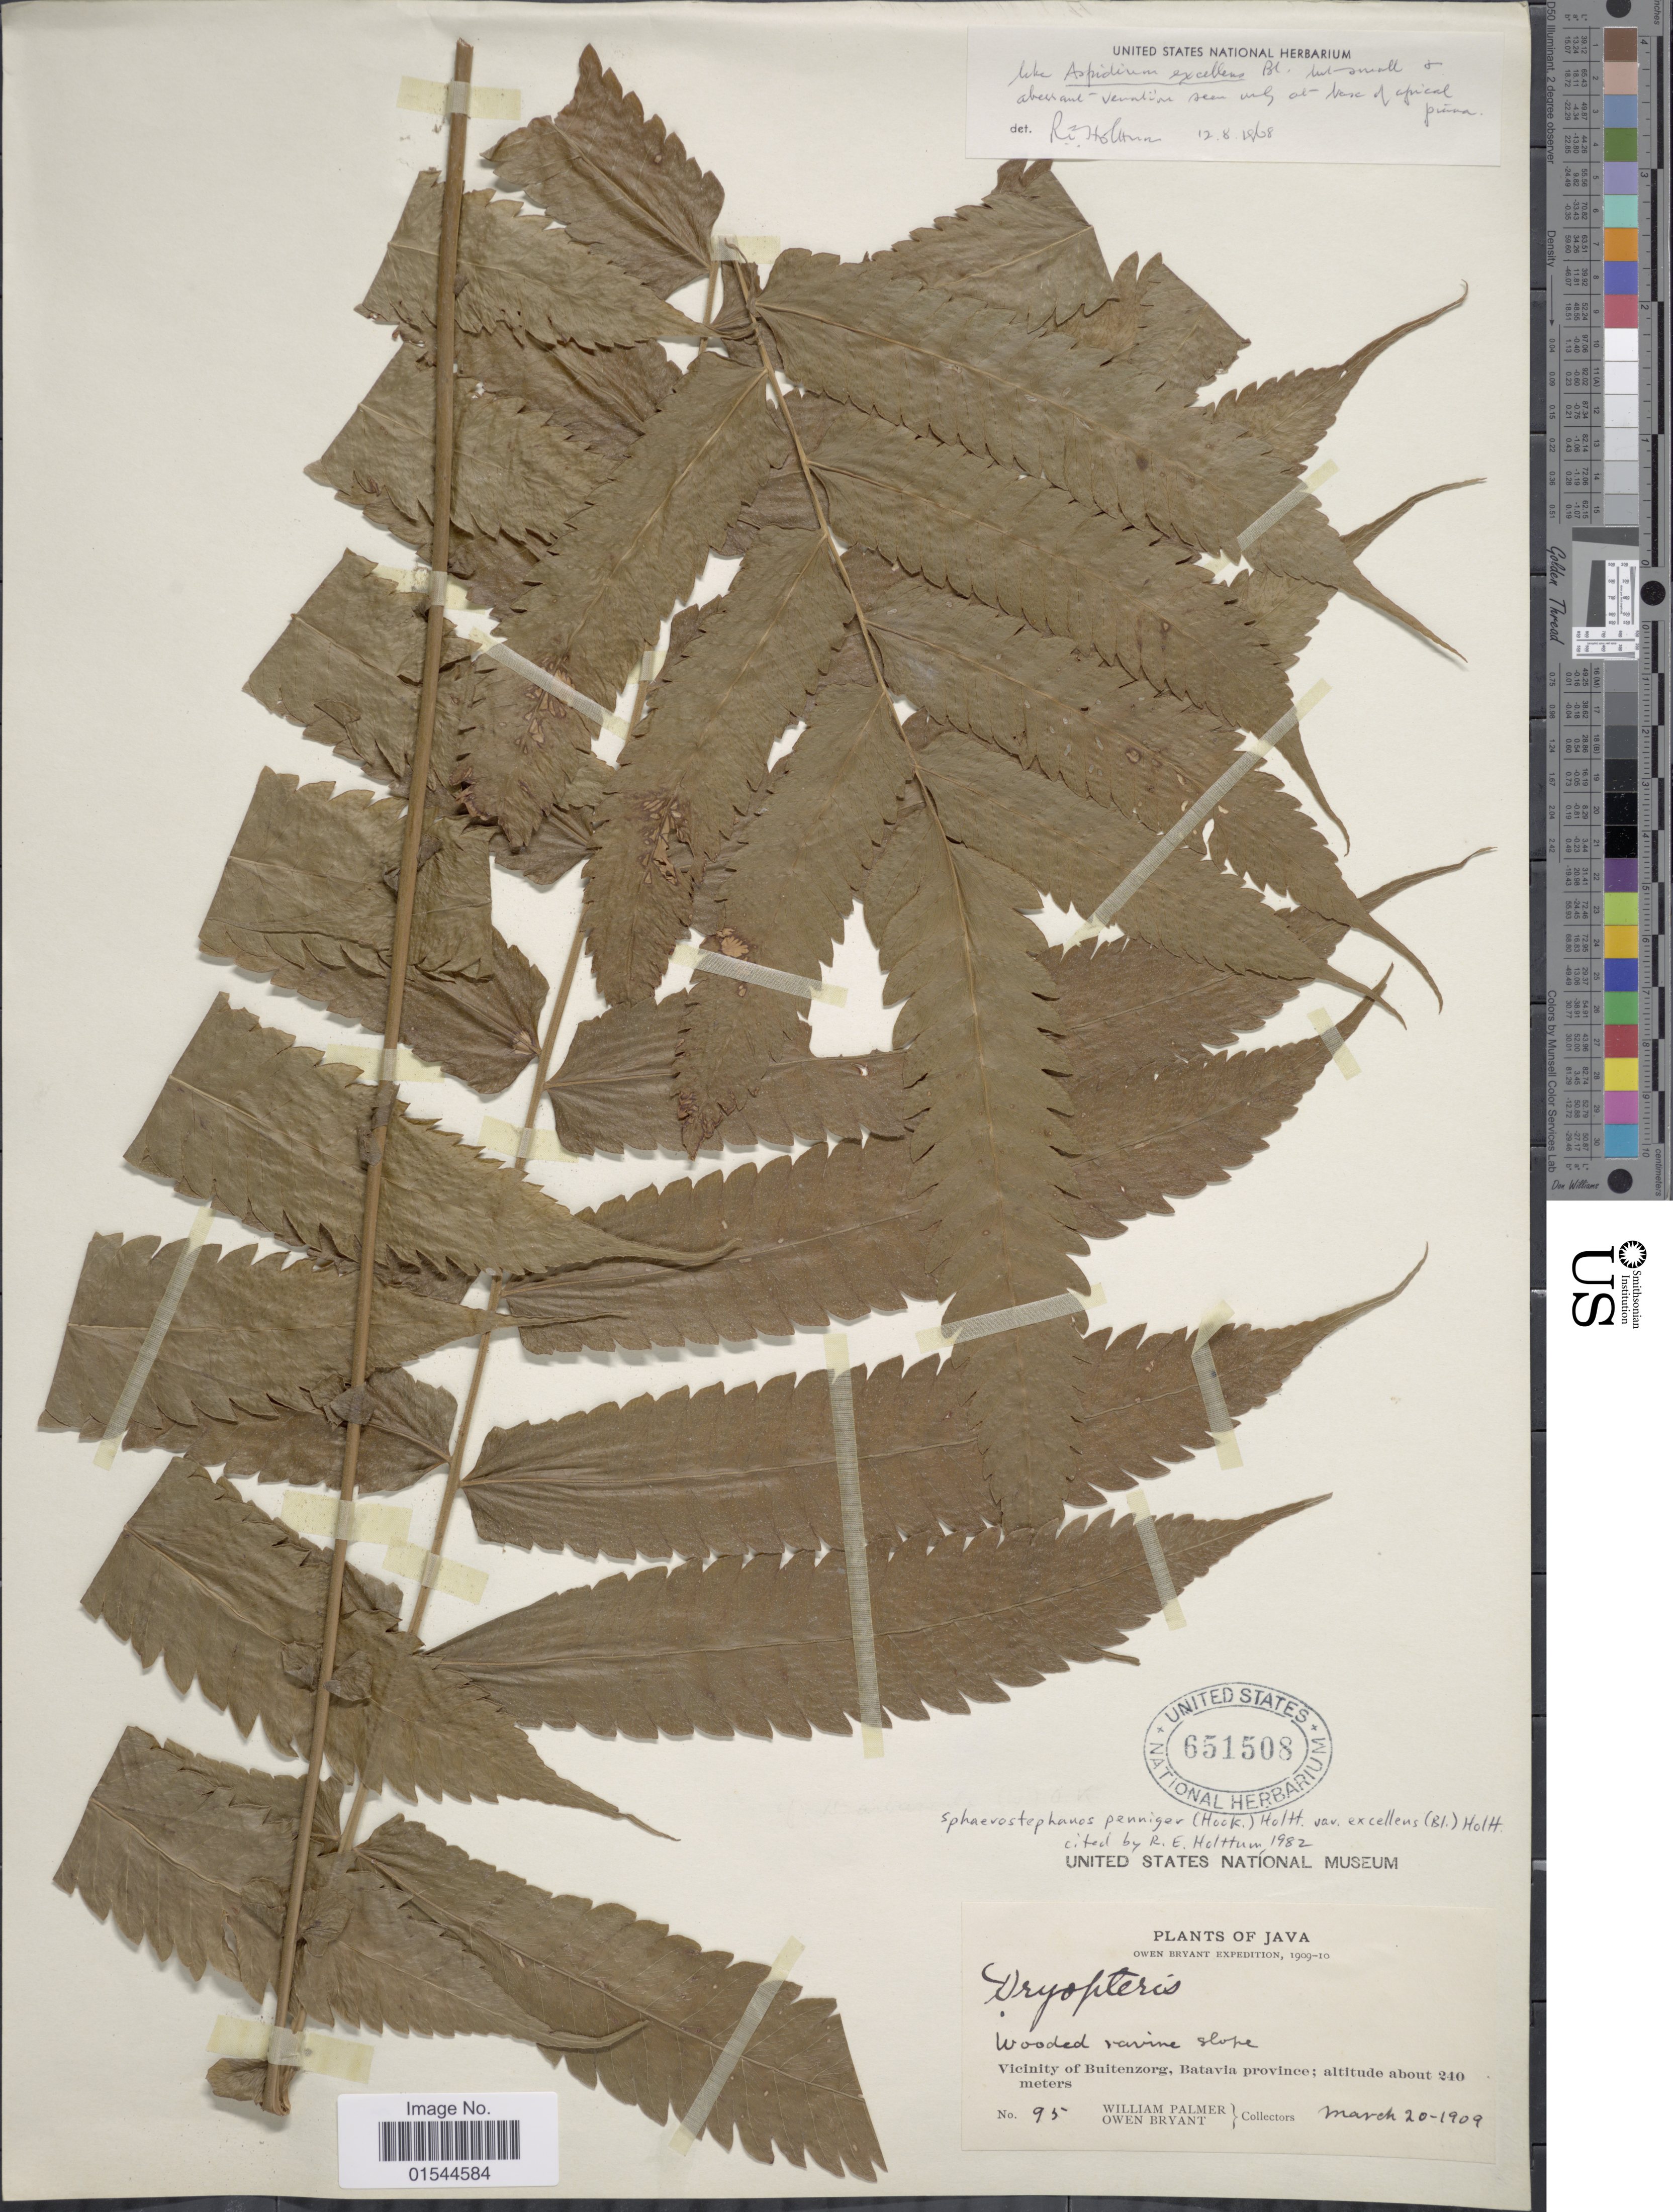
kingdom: Plantae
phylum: Tracheophyta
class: Polypodiopsida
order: Polypodiales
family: Thelypteridaceae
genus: Pneumatopteris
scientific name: Pneumatopteris pennigera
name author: (G. Forst.) Holttum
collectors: W. Palmer & O. Bryant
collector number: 95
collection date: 1909-03-20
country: Indonesia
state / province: Java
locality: Vicinity of Buitenzorg, Batavia province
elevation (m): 240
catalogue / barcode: US 651508